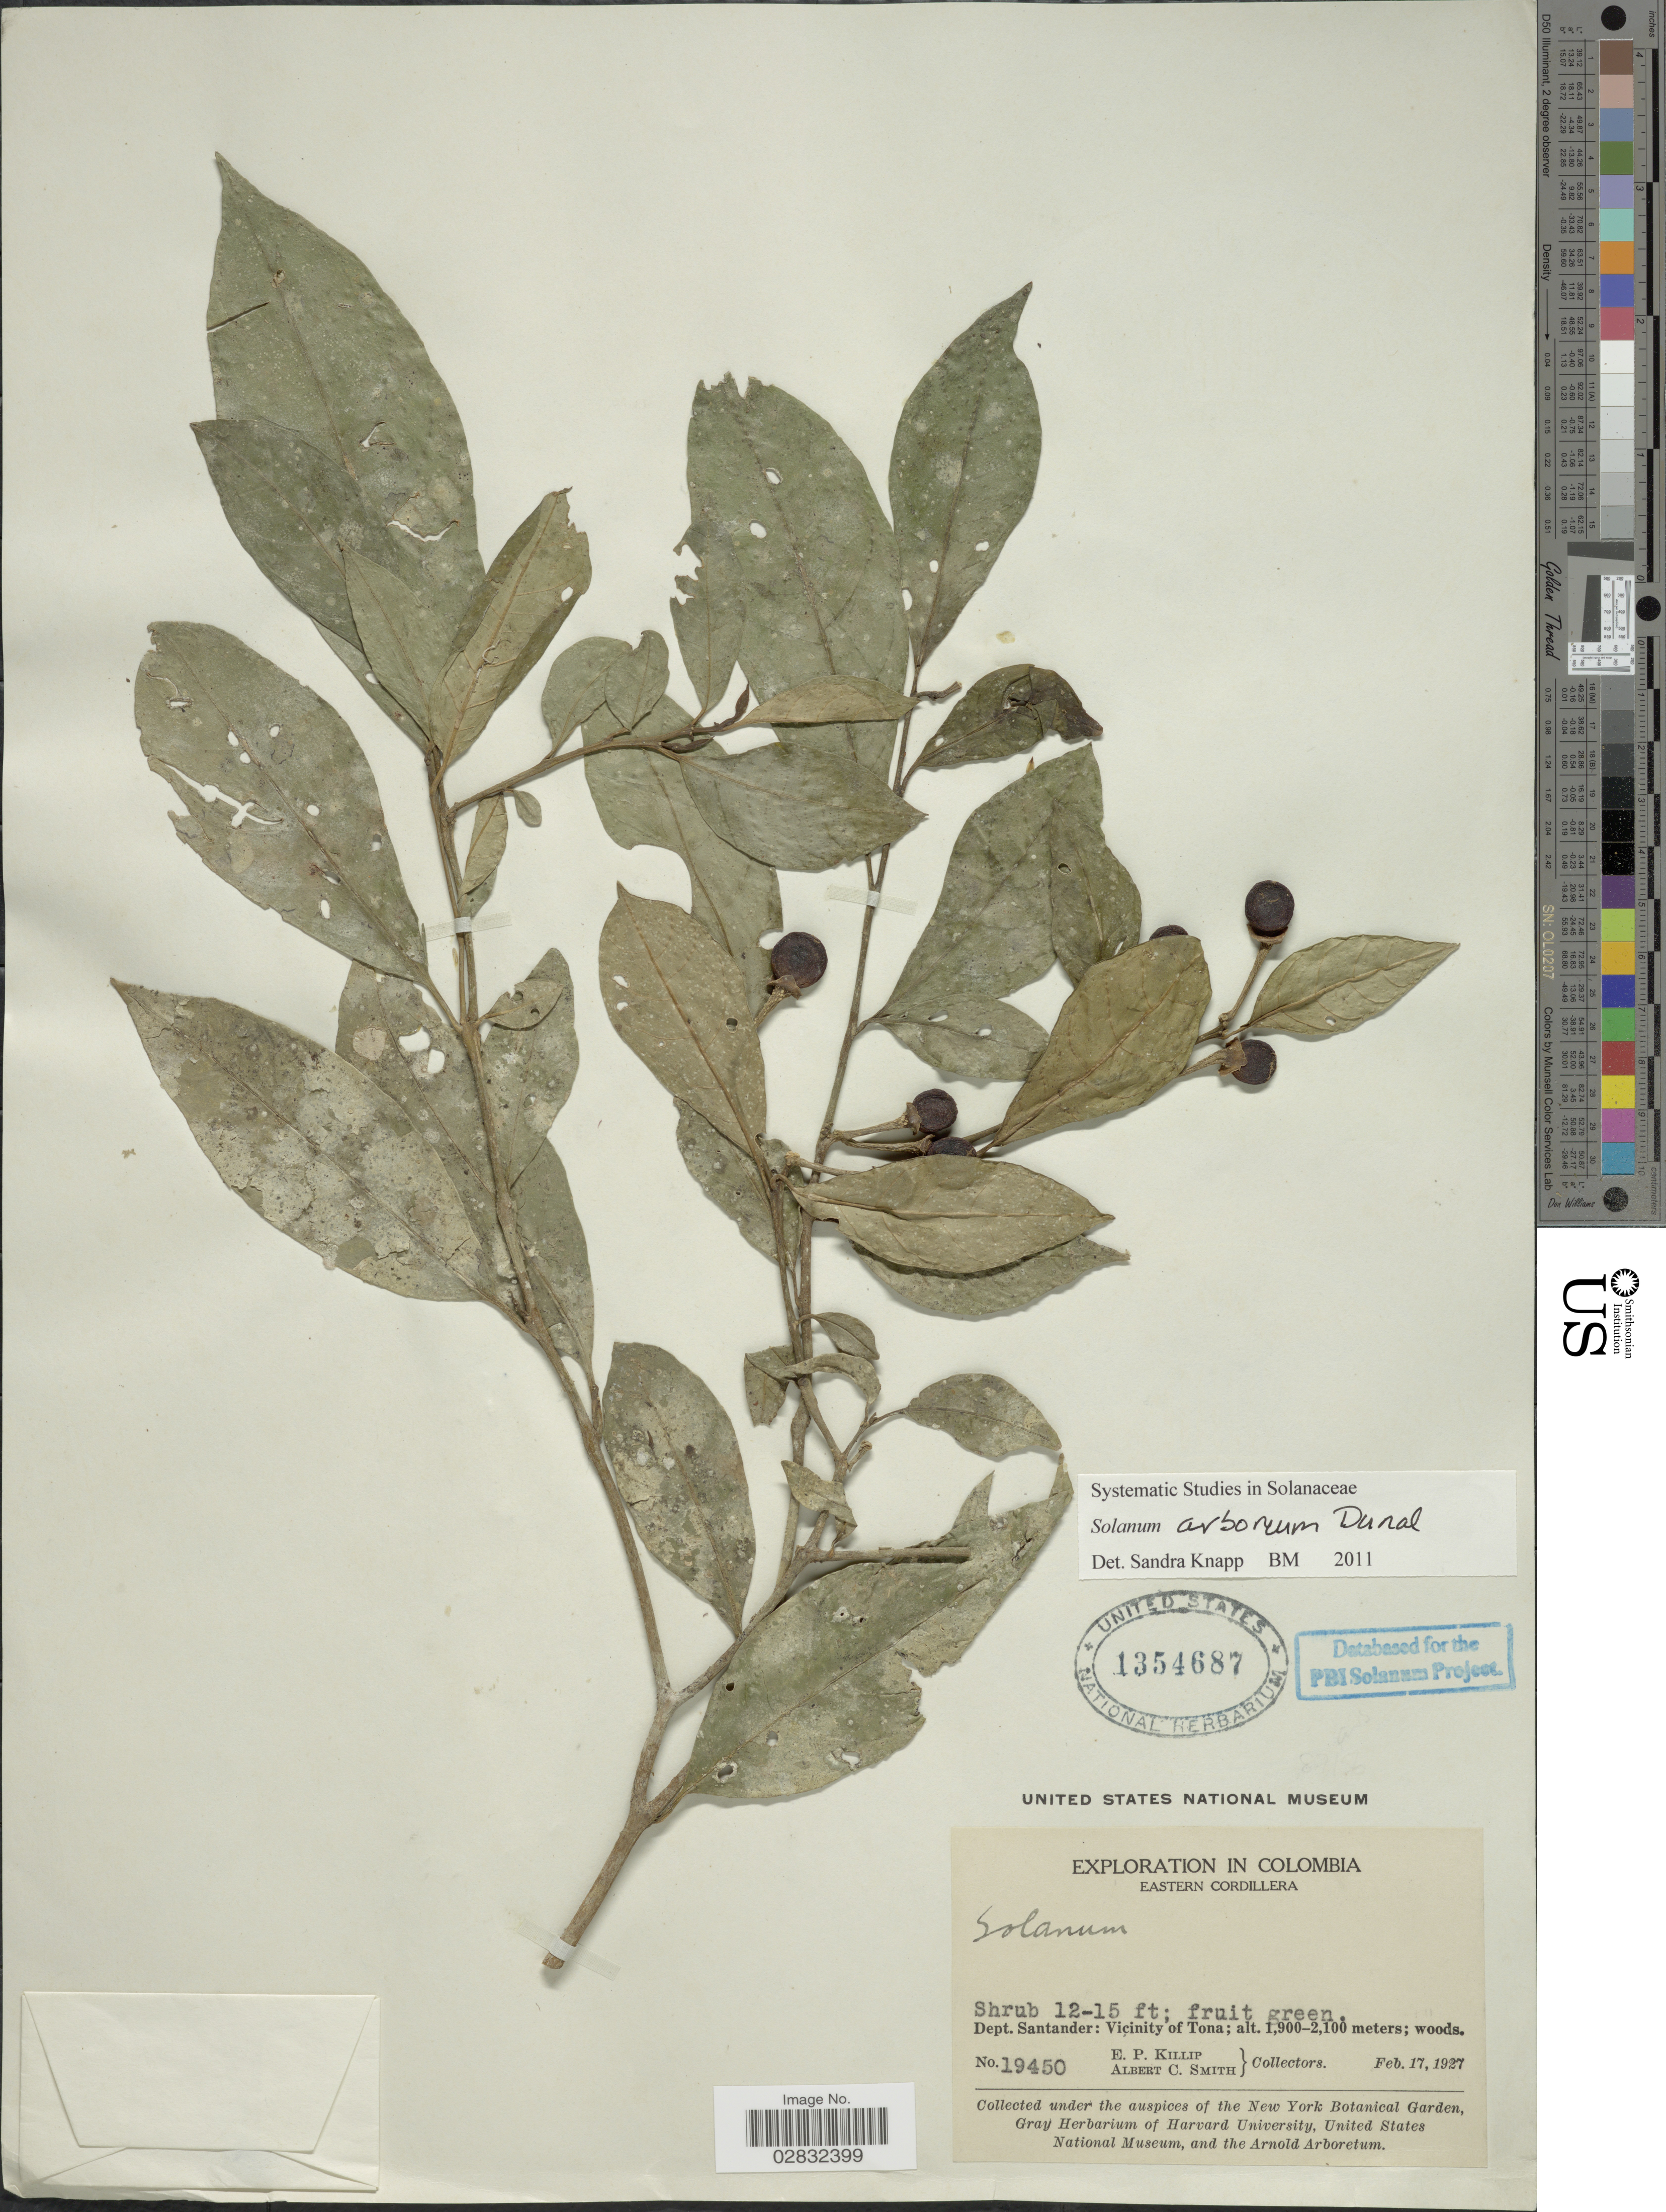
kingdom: Plantae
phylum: Tracheophyta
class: Magnoliopsida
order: Solanales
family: Solanaceae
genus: Solanum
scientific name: Solanum arboreum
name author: Dunal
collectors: E. P. Killip & A. C. Smith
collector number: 19450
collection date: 1927-02-17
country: Colombia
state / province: Santander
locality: Eastern Cordillera, Dept. Santander: Vicinity of Tona.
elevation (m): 1900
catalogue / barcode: US 1354687